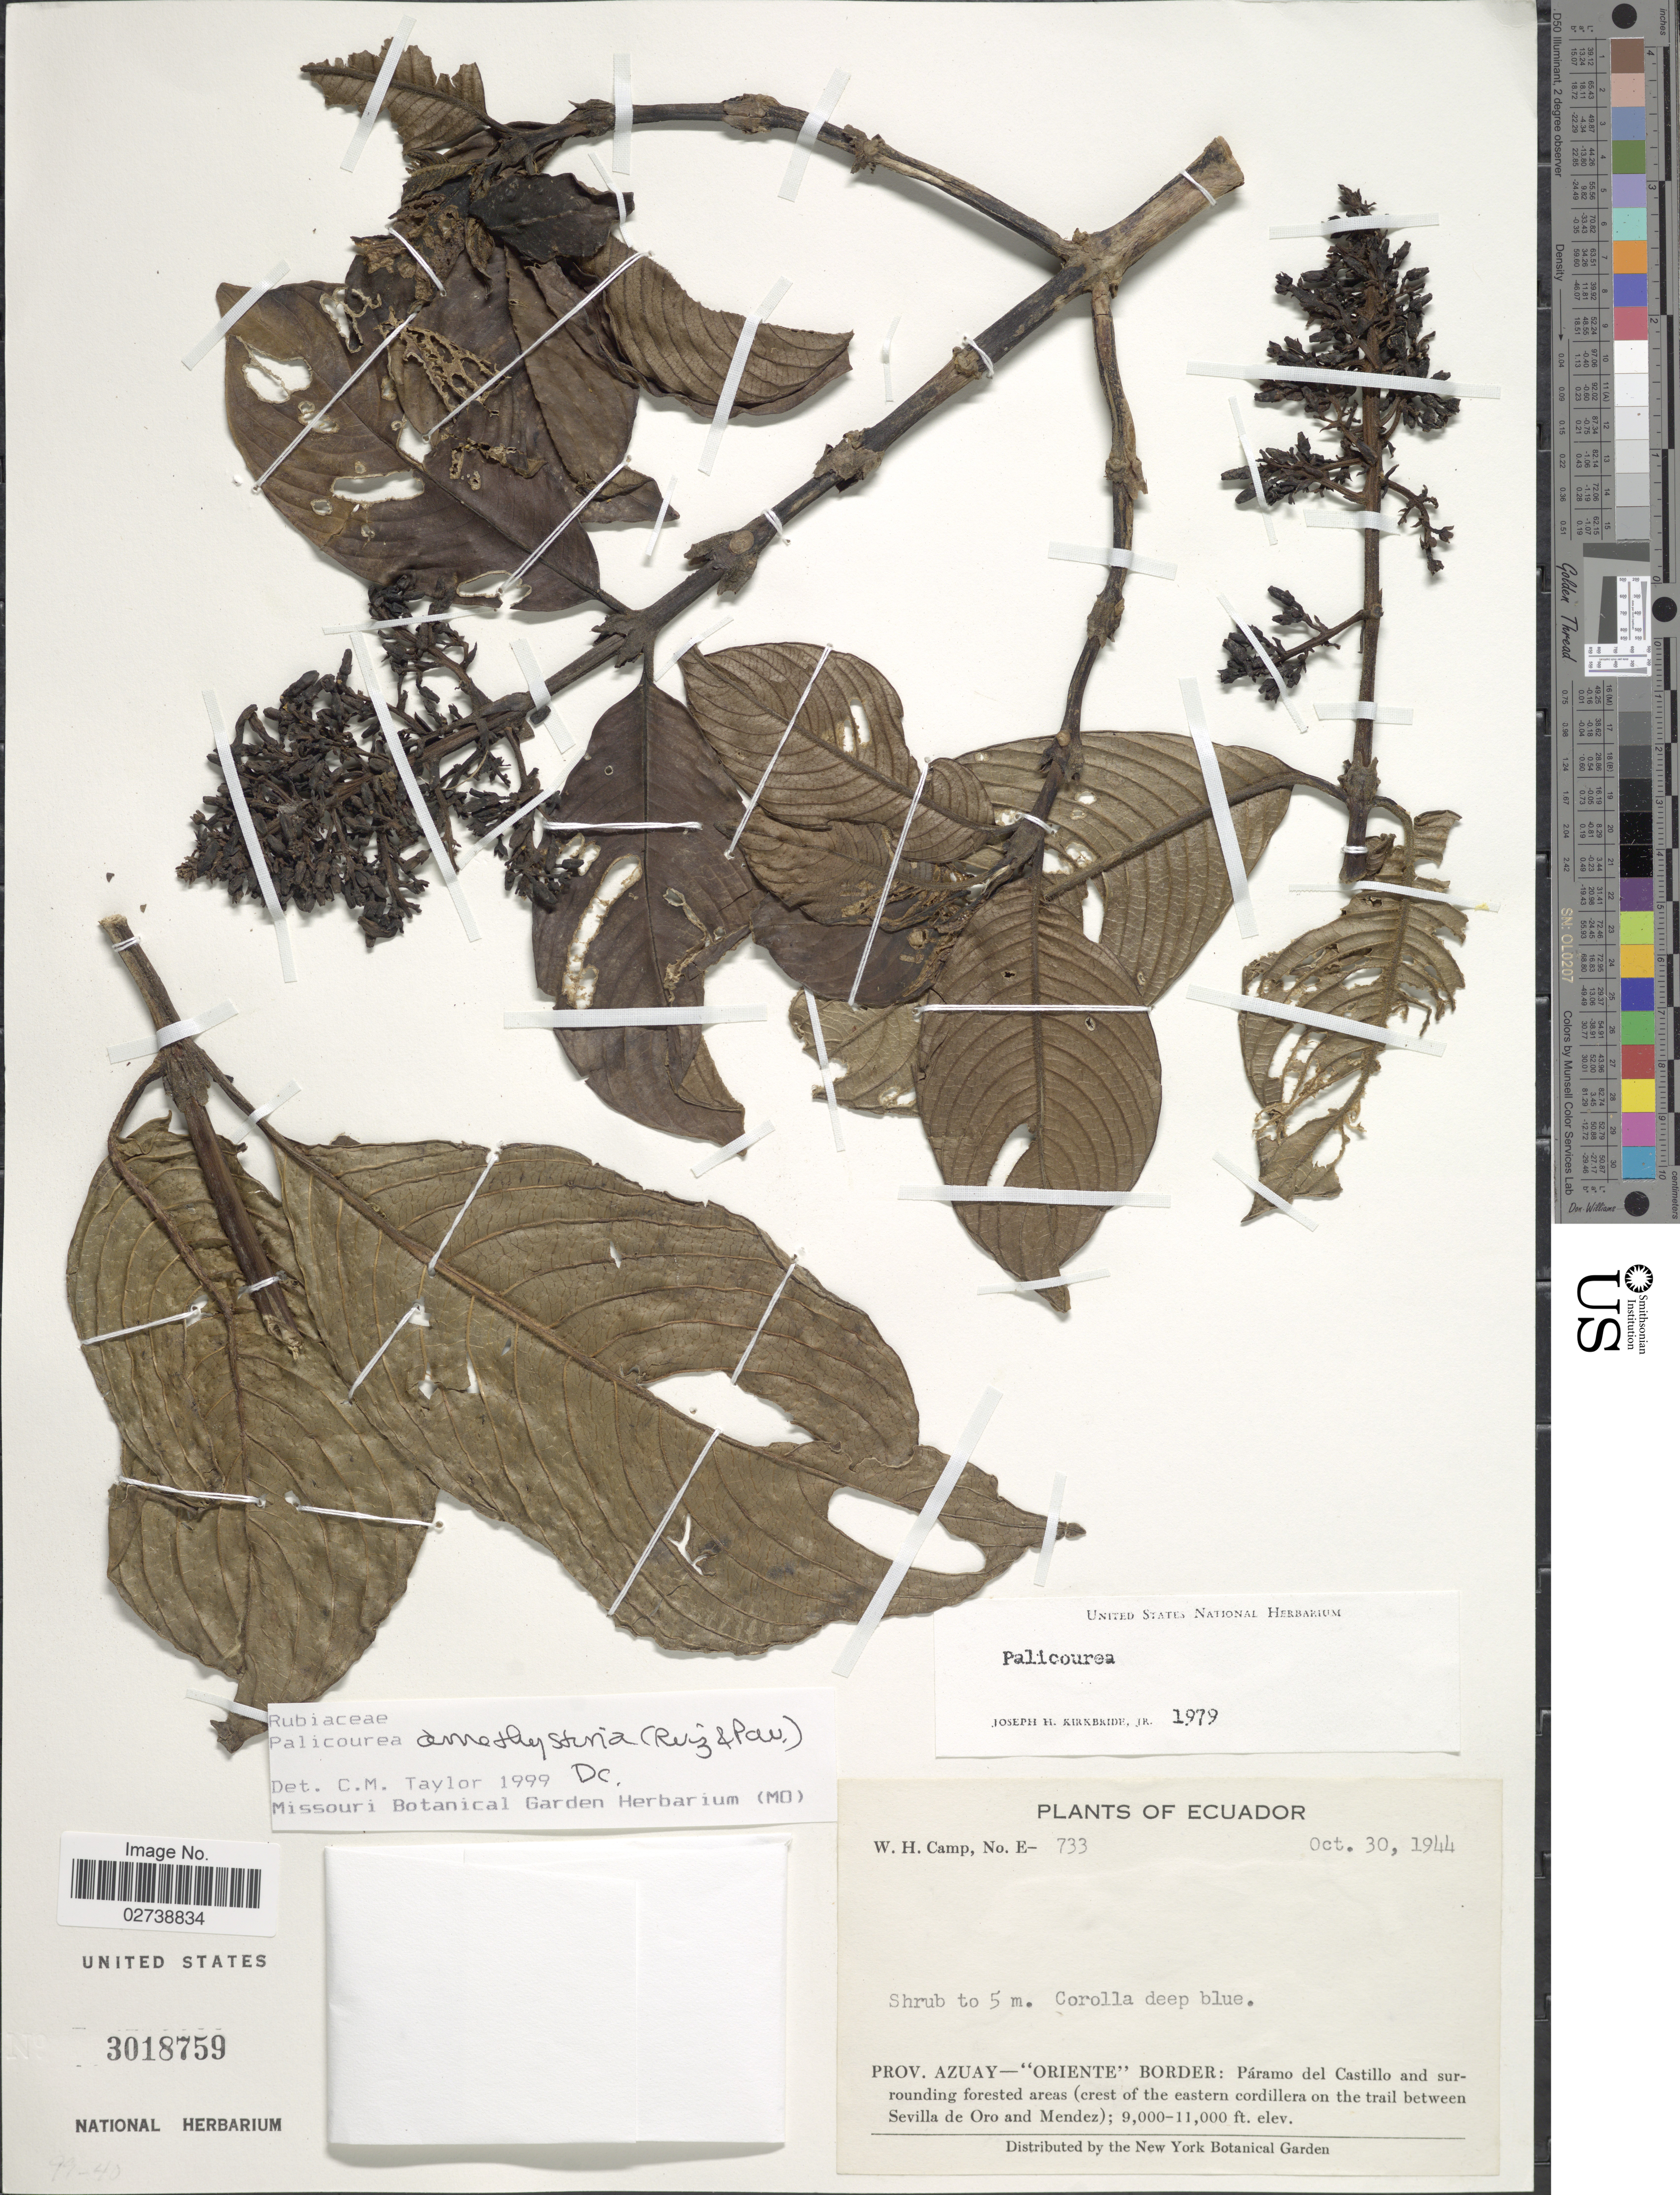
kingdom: Plantae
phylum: Tracheophyta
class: Magnoliopsida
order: Gentianales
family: Rubiaceae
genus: Palicourea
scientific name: Palicourea amethystina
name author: (Ruiz & Pav.) DC.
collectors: W. H. Camp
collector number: E-733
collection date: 1944-10-30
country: Ecuador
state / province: Azuay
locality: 'Oriente' Border: Páramo del Castillo and surrounding forested areas (crest of the eastern cordillera on the trail between Sevilla de Oro and Mendez)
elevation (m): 2743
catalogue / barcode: US 3018759